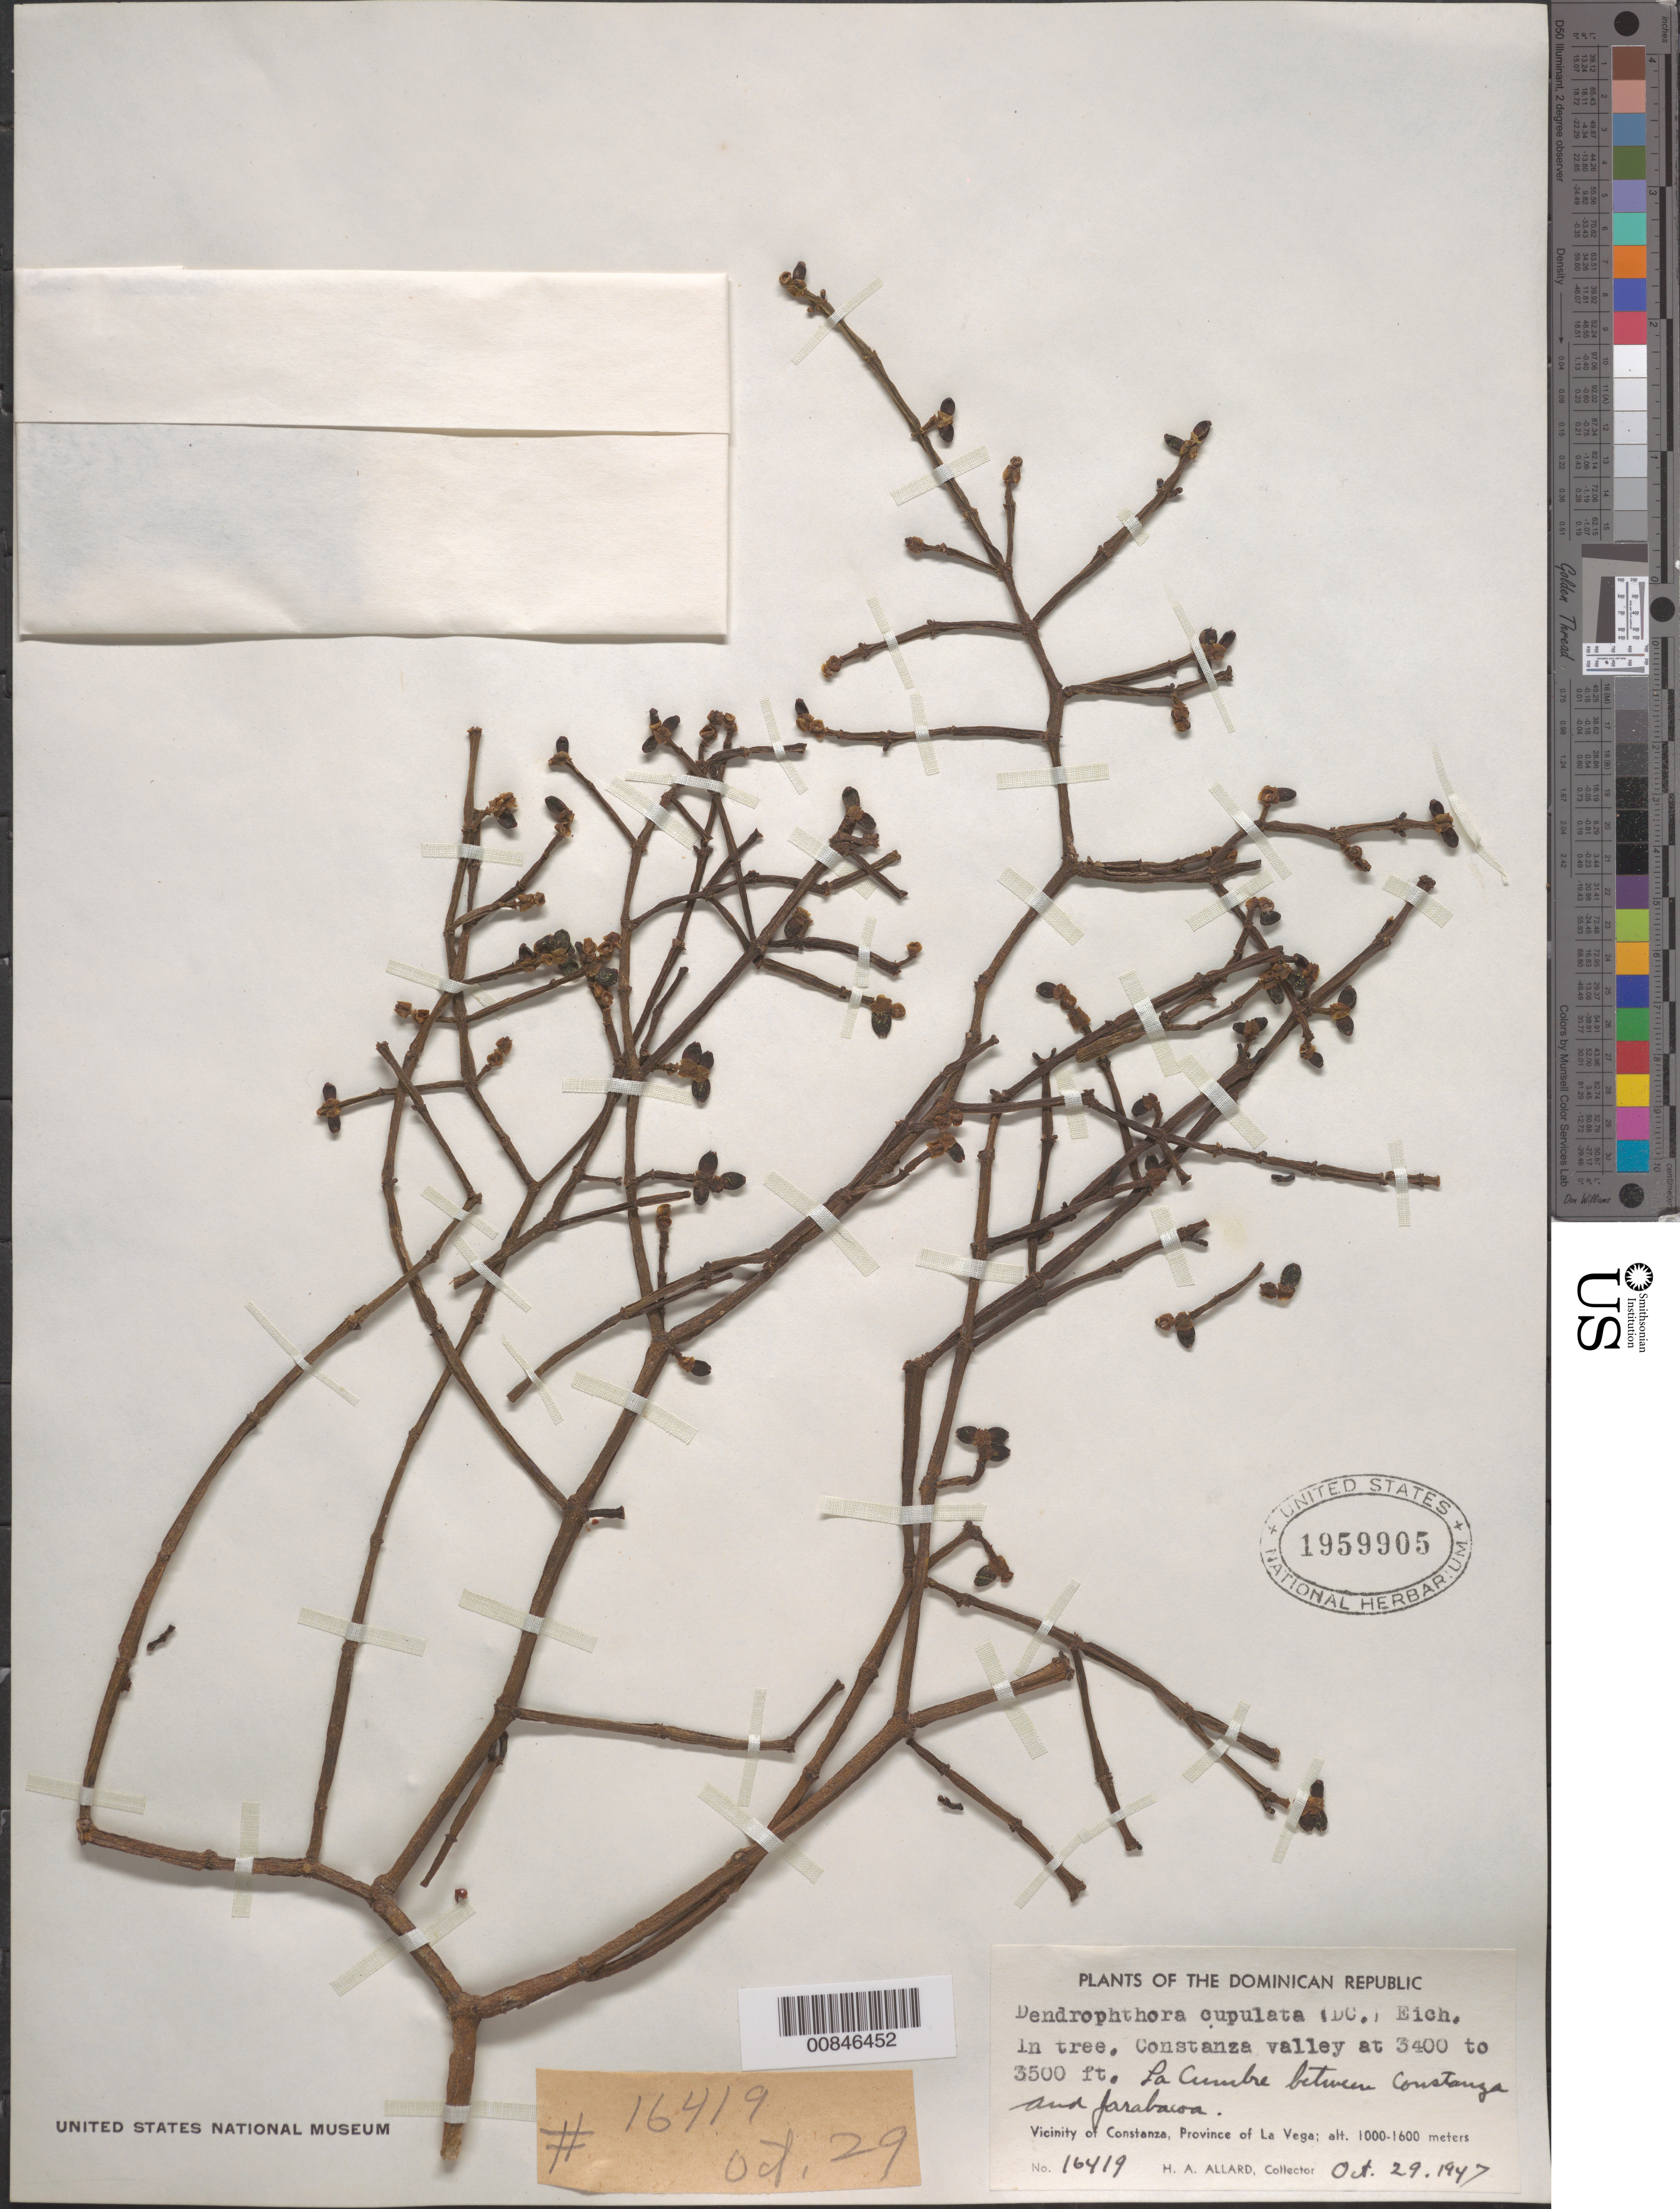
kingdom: Plantae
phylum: Tracheophyta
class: Magnoliopsida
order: Santalales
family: Viscaceae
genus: Dendrophthora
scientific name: Dendrophthora cupulata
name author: (DC.) Eichler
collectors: H. A. Allard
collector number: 16419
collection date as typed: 29 Oct 1947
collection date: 1947-10-29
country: Dominican Republic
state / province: La Vega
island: Hispaniola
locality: Constanza Valley, La Cumbre between Constanza and Jarabacoa.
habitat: In tree.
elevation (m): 1036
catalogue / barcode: US 1959905